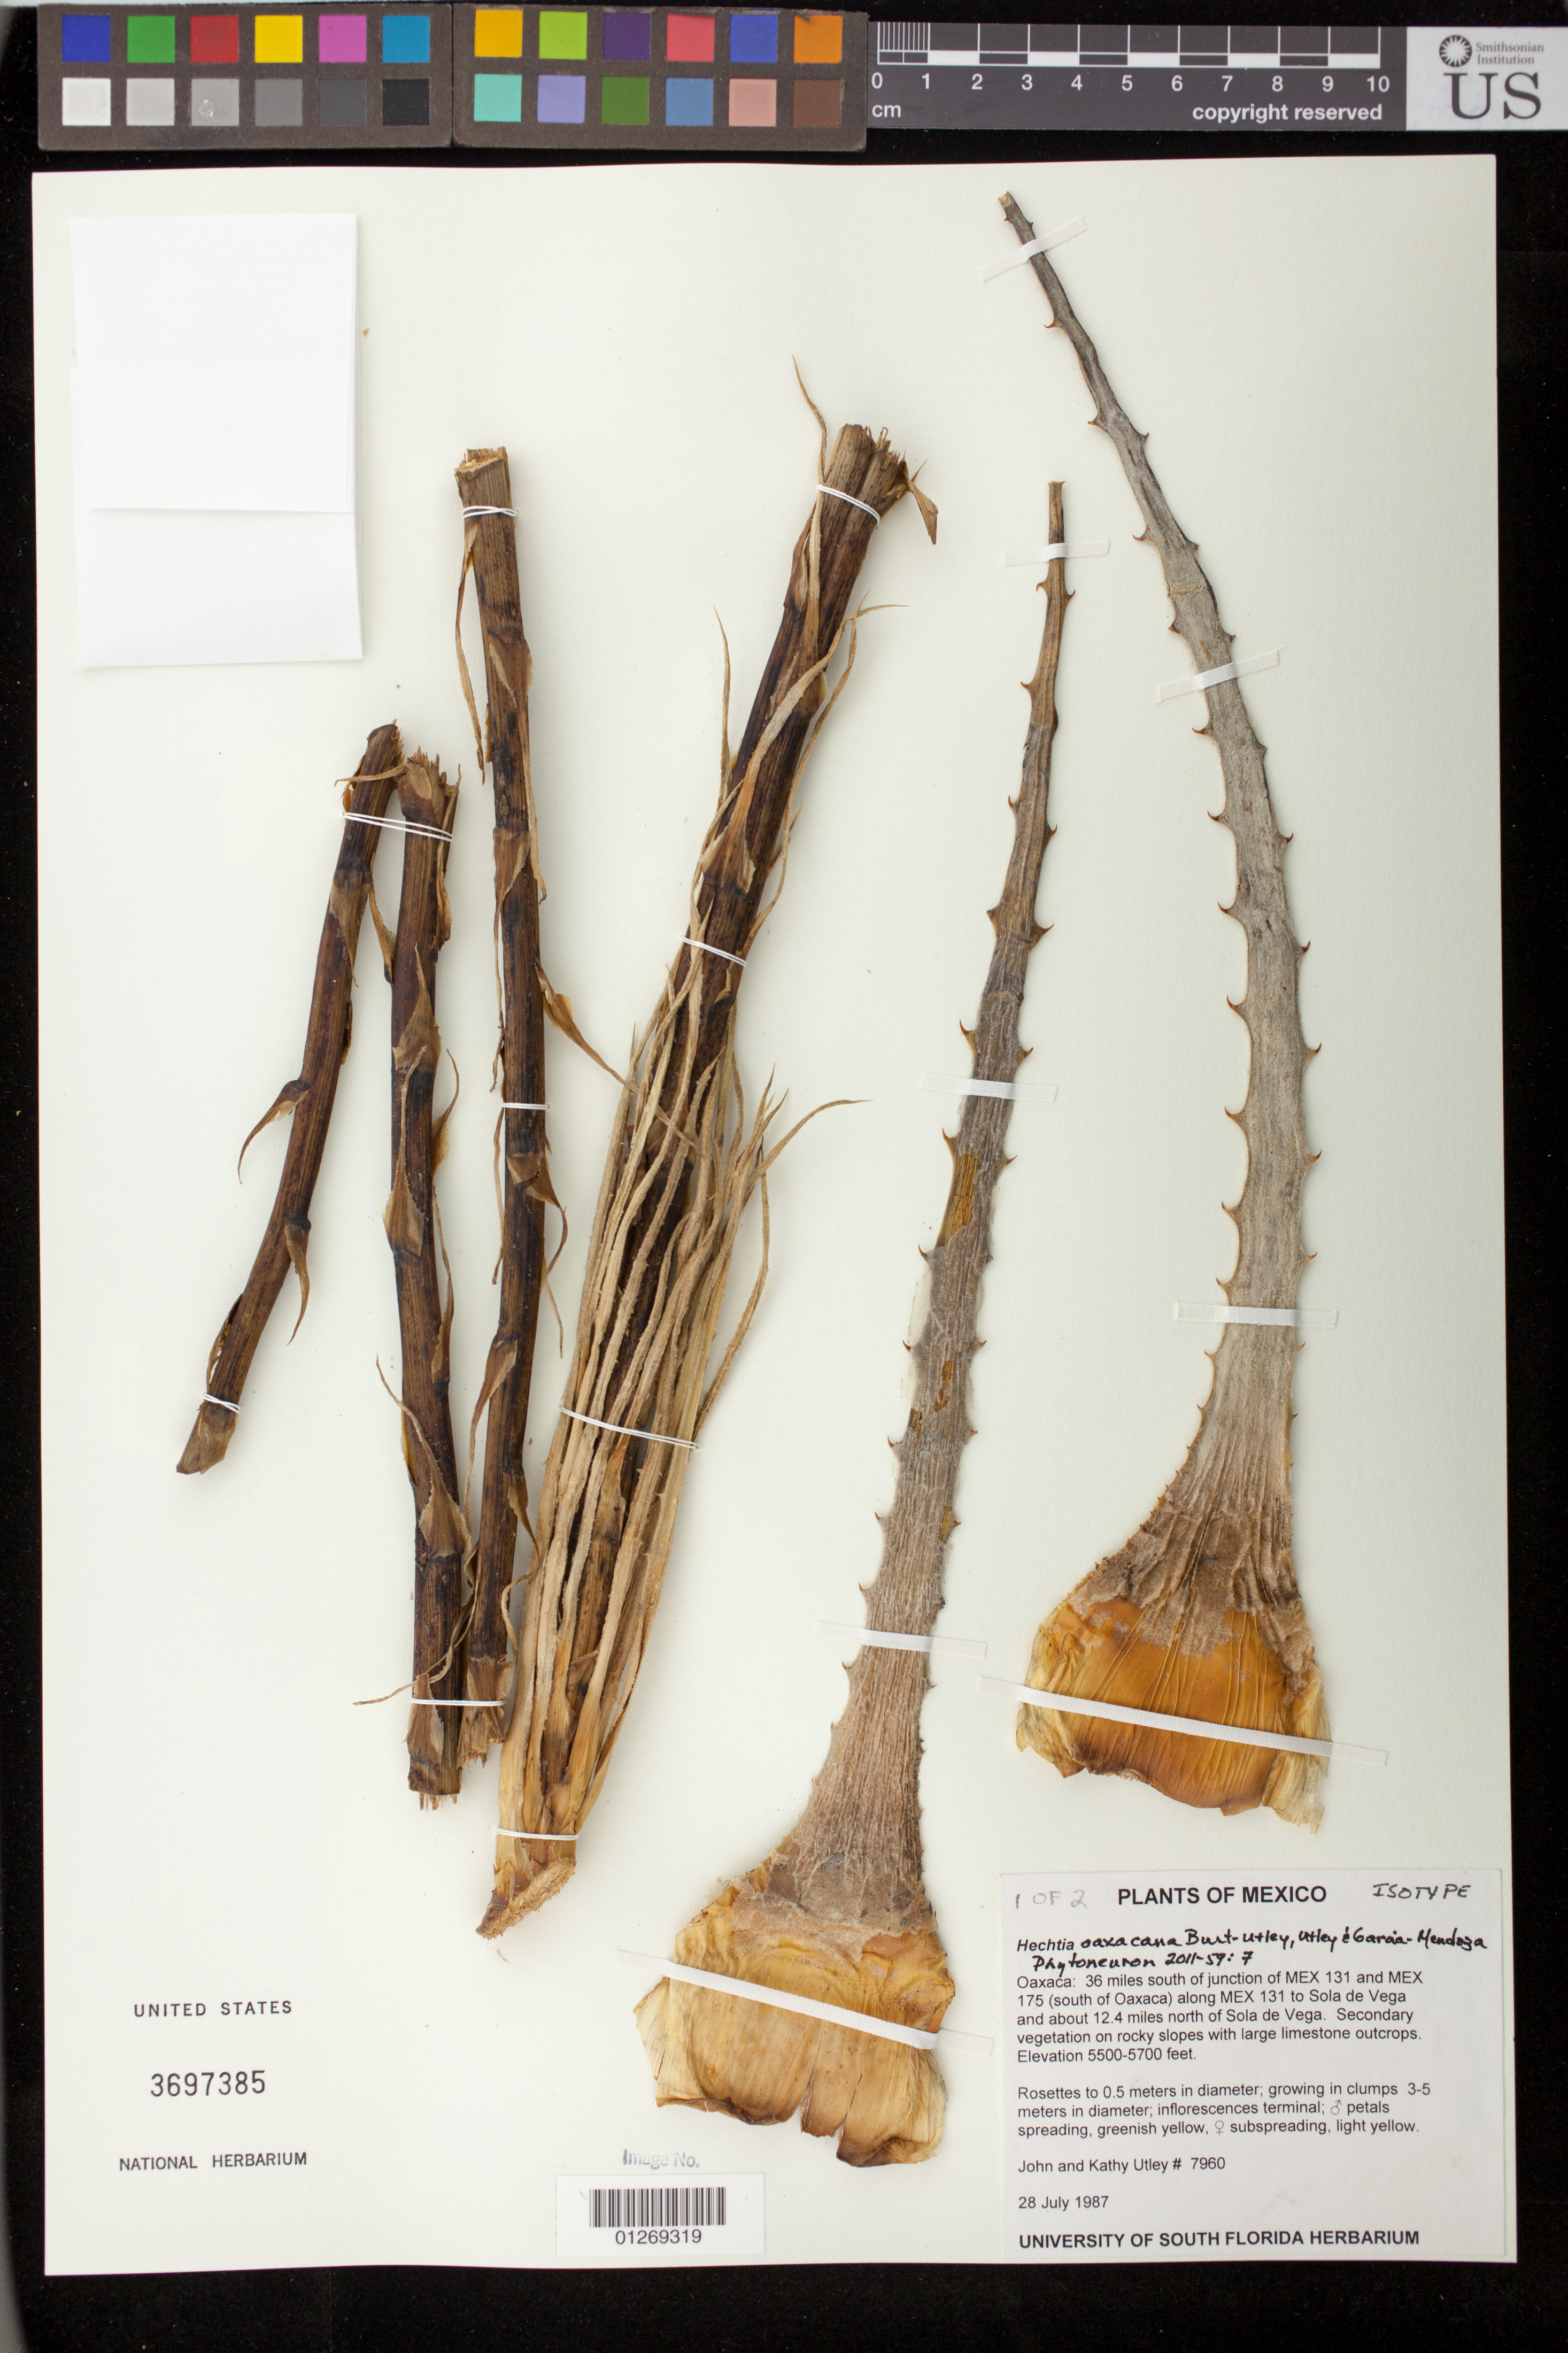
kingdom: Plantae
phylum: Tracheophyta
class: Liliopsida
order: Poales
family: Bromeliaceae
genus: Hechtia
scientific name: Hechtia oaxacana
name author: Burt-Utley et al.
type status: Isotype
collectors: J. F. Utley & K. M. Burt-Utley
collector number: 7960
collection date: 1987-07-28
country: Mexico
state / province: Oaxaca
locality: Oaxaca: 36 miles south of junction of MEX 131 and MEX 175 (south of Oaxaca) along MEX 131 to Sola de Vega and about 12.4 miles north of Sola de Vega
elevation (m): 1676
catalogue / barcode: US 3697385